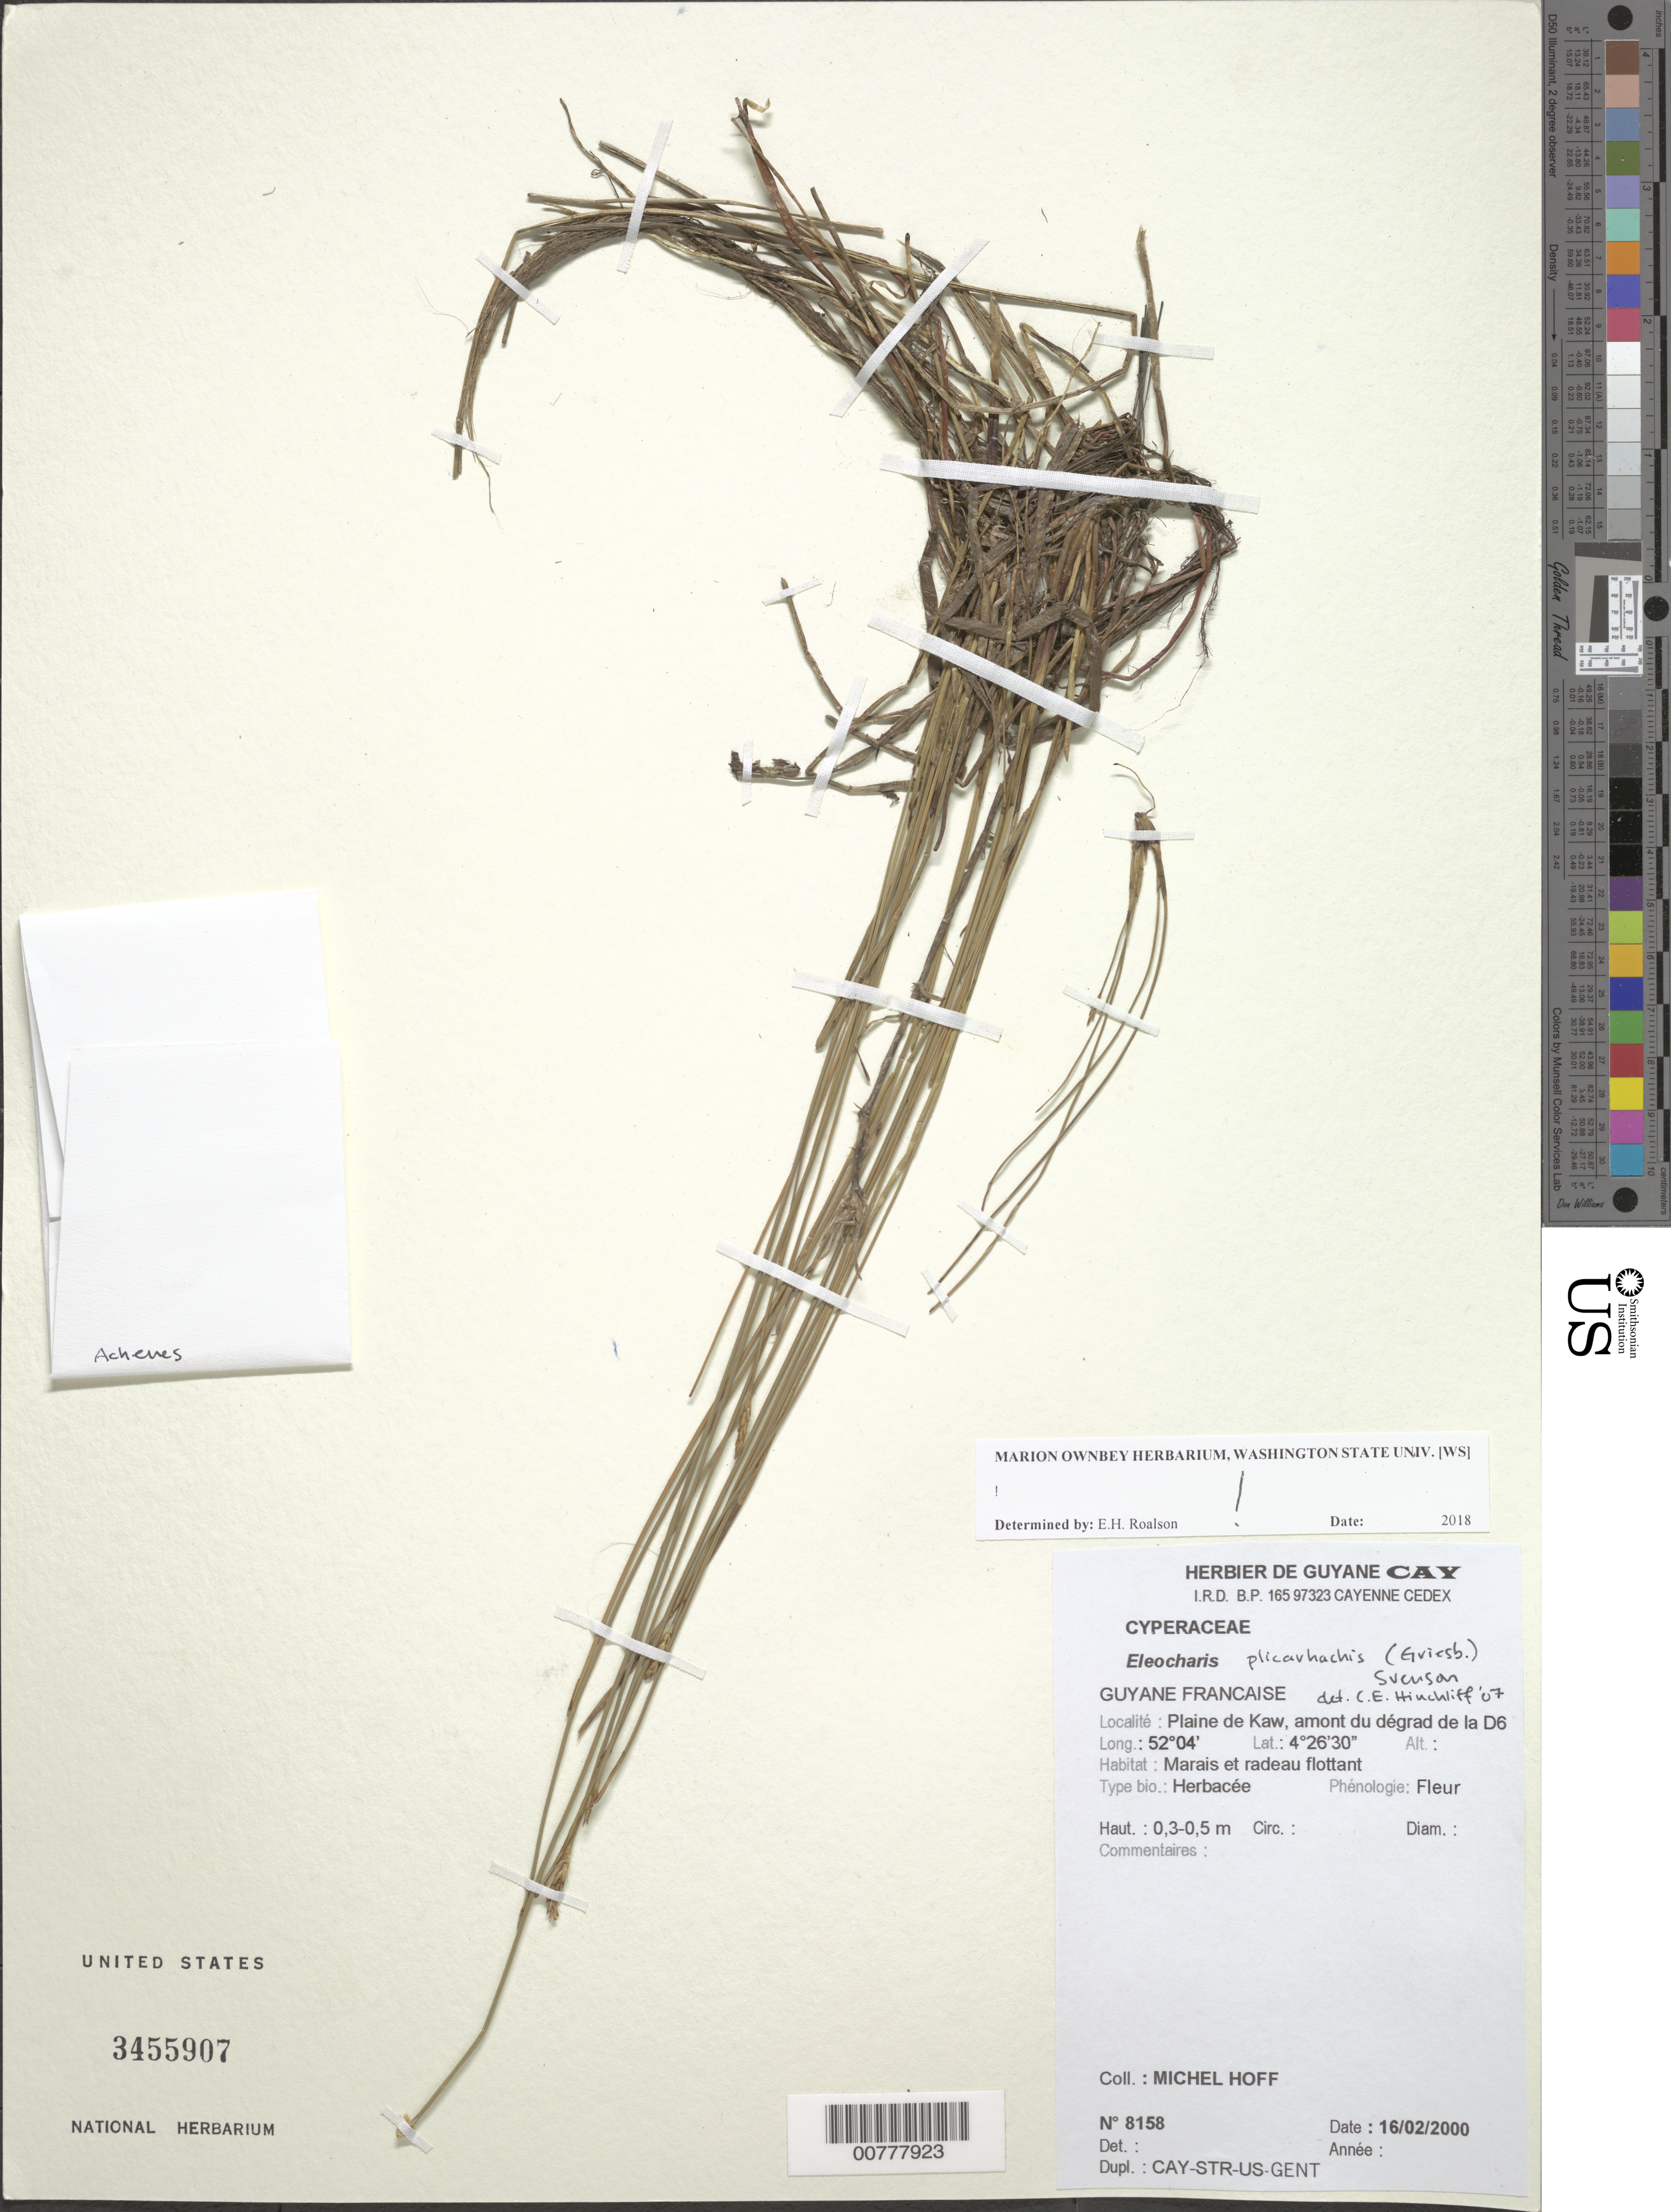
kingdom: Plantae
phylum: Tracheophyta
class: Liliopsida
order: Poales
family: Cyperaceae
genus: Eleocharis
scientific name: Eleocharis plicarhachis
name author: (Griseb.) Svenson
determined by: Hinchliff, C. E.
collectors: M. Hoff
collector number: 8158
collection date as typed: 16-Feb-00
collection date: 2000-02-16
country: French Guiana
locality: Plaine de Kaw, amont du dégrad de la D6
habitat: Marais et radeau flottant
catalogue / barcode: US 3455907